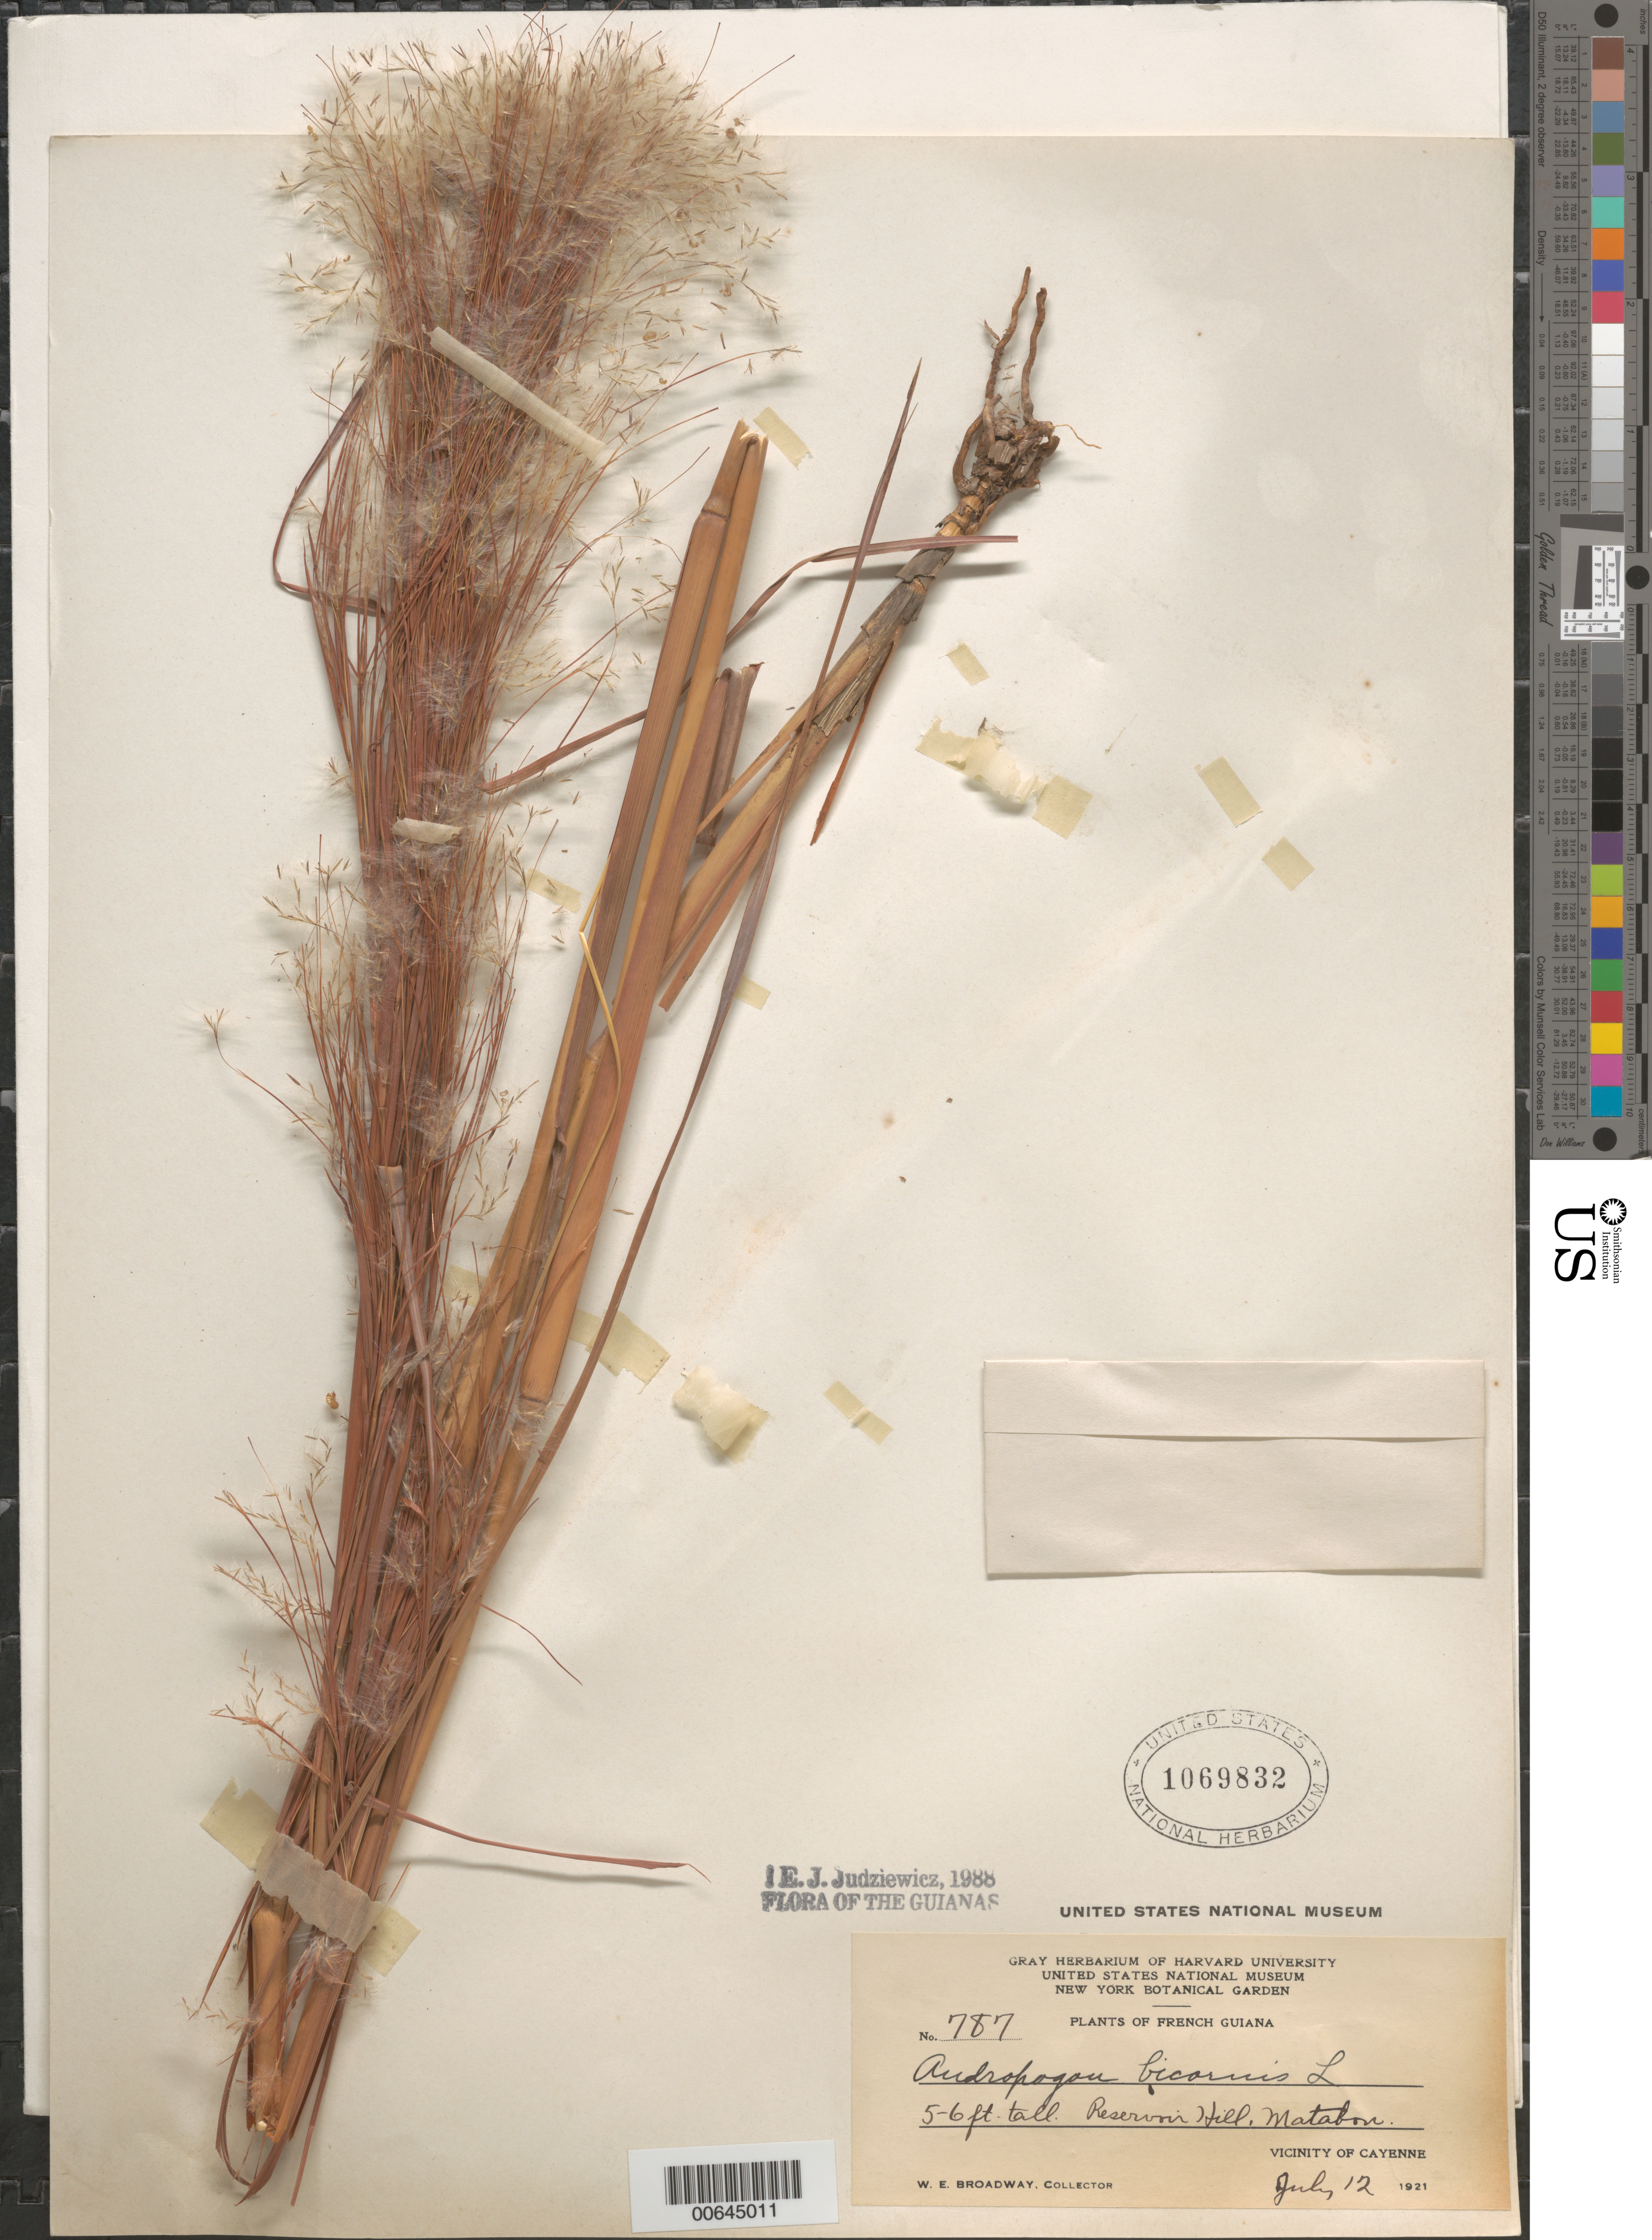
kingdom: Plantae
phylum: Tracheophyta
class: Liliopsida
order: Poales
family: Poaceae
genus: Andropogon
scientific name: Andropogon bicornis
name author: L.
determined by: Judziewicz, E. J.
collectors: W. E. Broadway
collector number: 787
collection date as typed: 12-Jul-21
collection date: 1921-07-12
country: French Guiana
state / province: Cayenne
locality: Cayenne, vic., Reservoir Hill, Matabon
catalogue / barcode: US 1069832